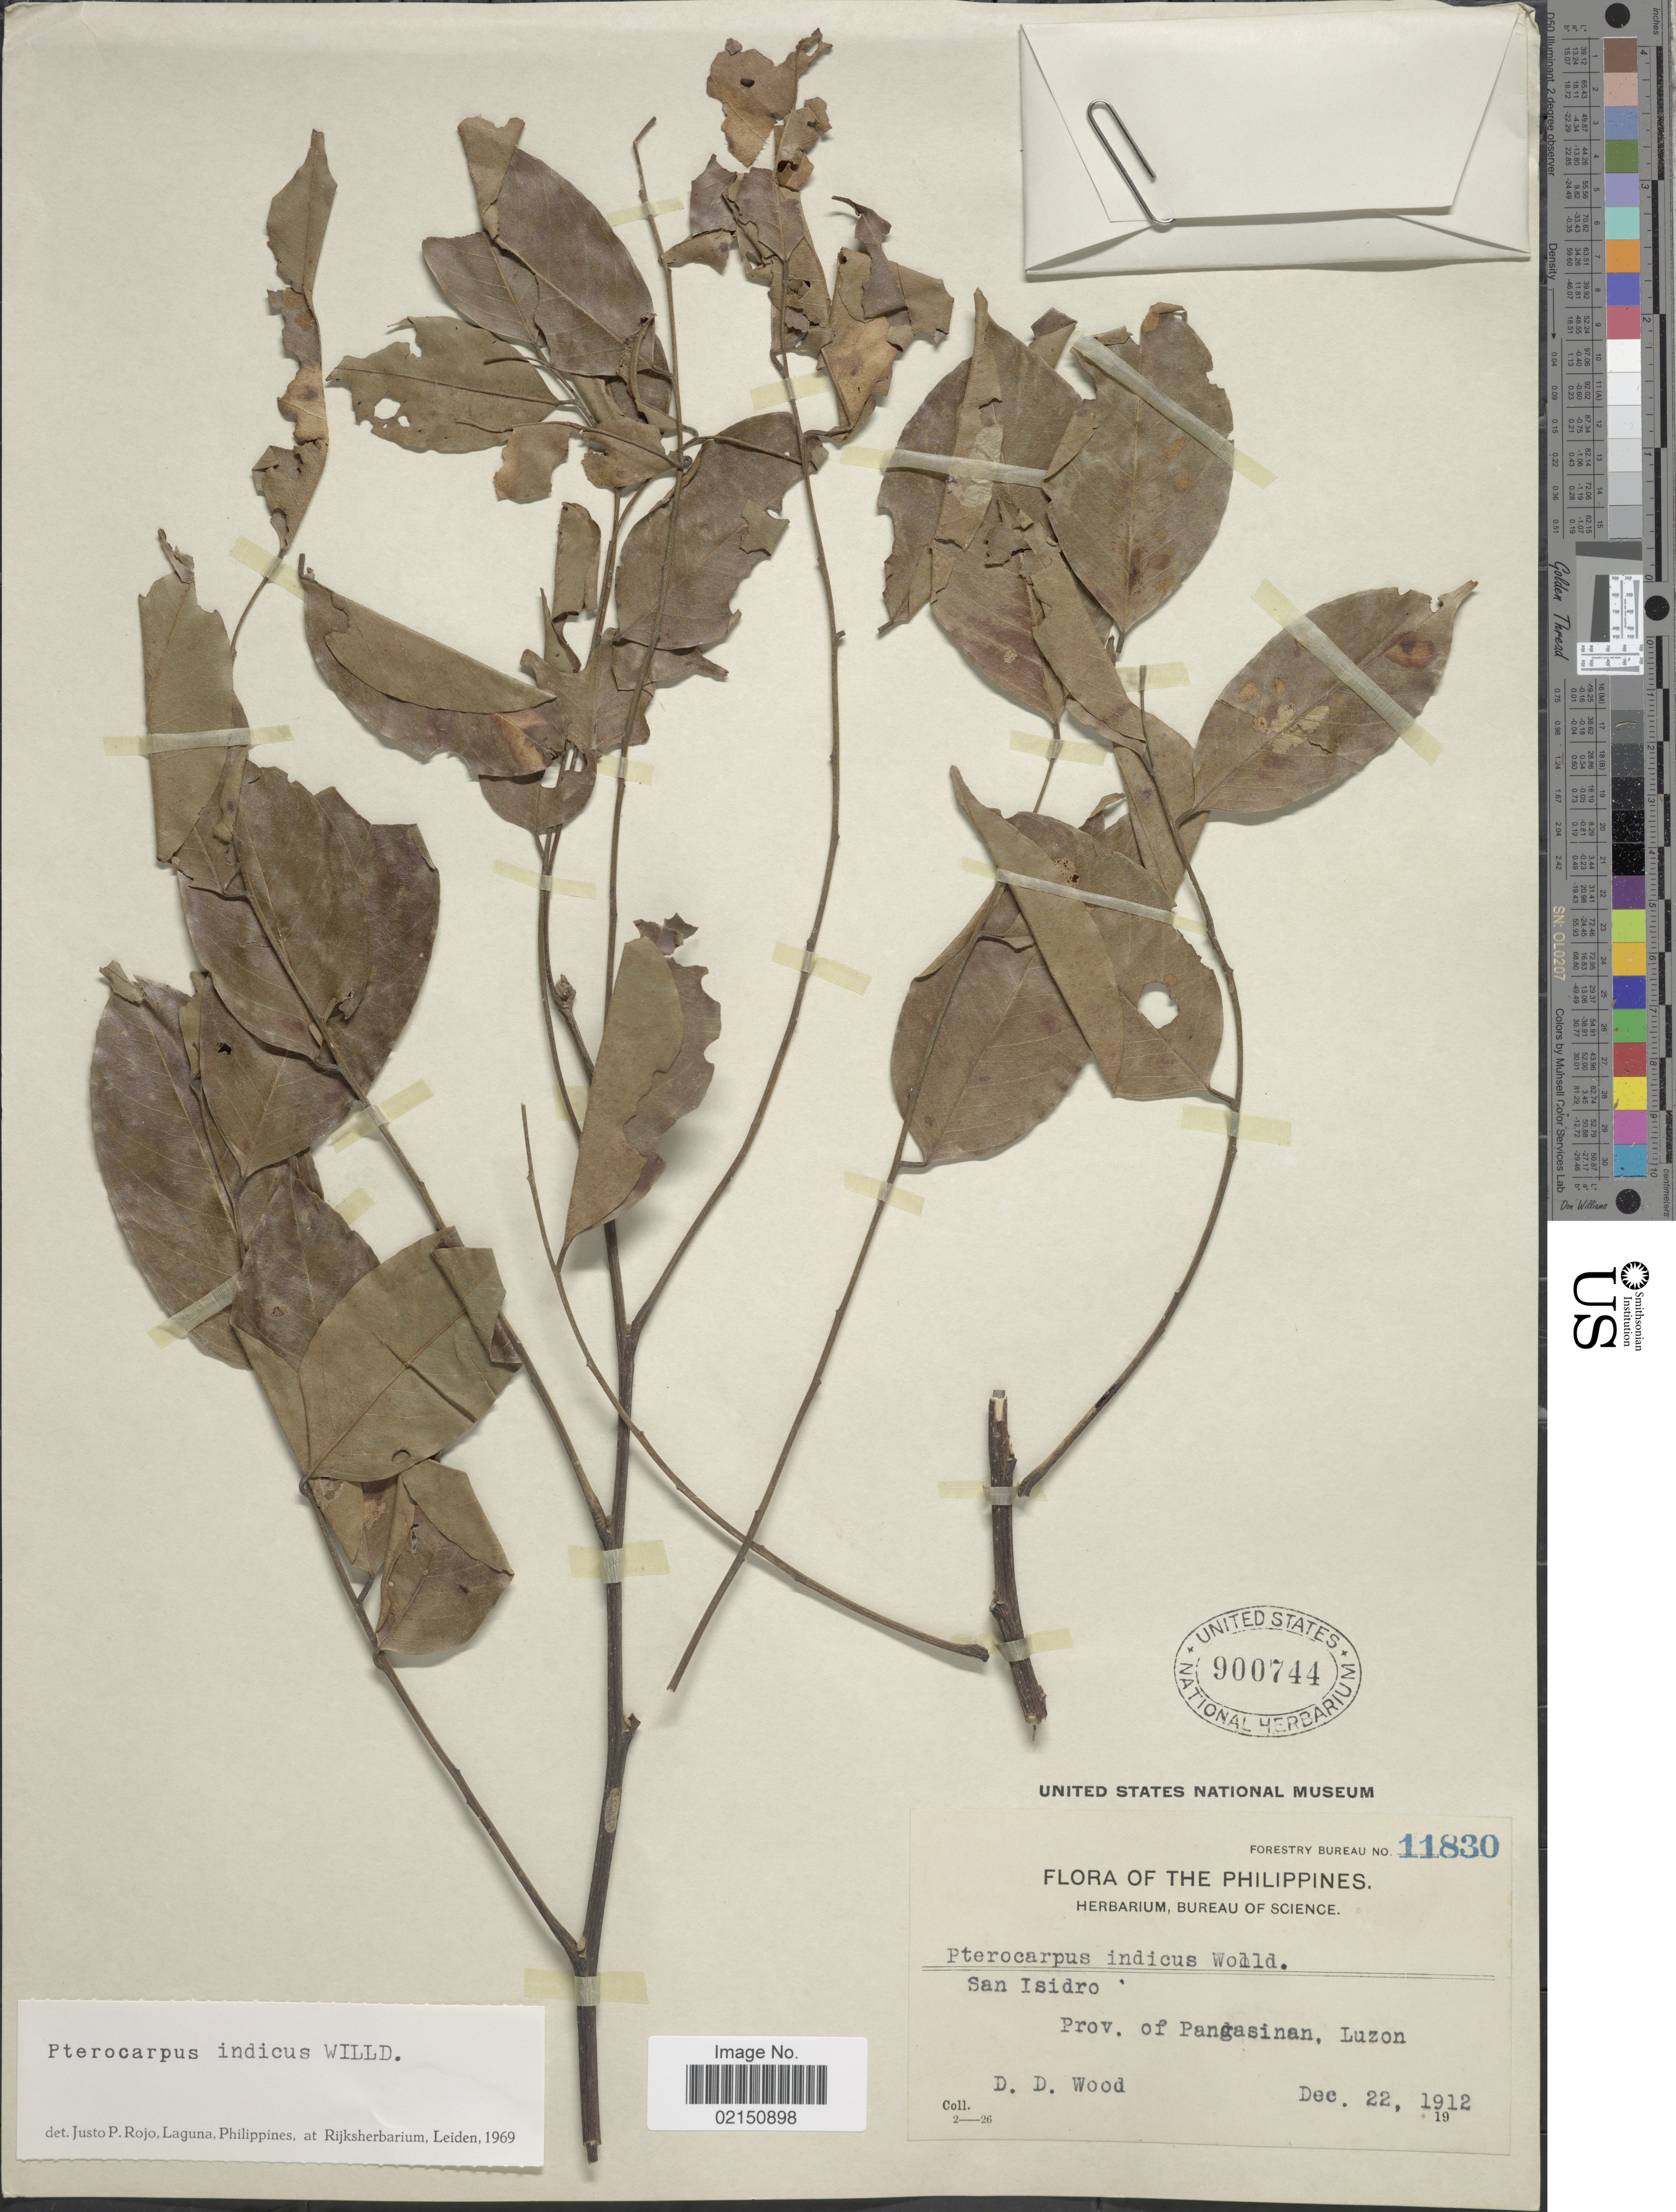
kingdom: Plantae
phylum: Tracheophyta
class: Magnoliopsida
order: Fabales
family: Fabaceae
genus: Pterocarpus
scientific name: Pterocarpus indicus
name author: Willd.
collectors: D. Wood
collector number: Forestry Bureau 11830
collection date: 1912-12-22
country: Philippines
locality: San Isidro, Prov. of Pangasinan, Luzon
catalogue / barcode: US 900744